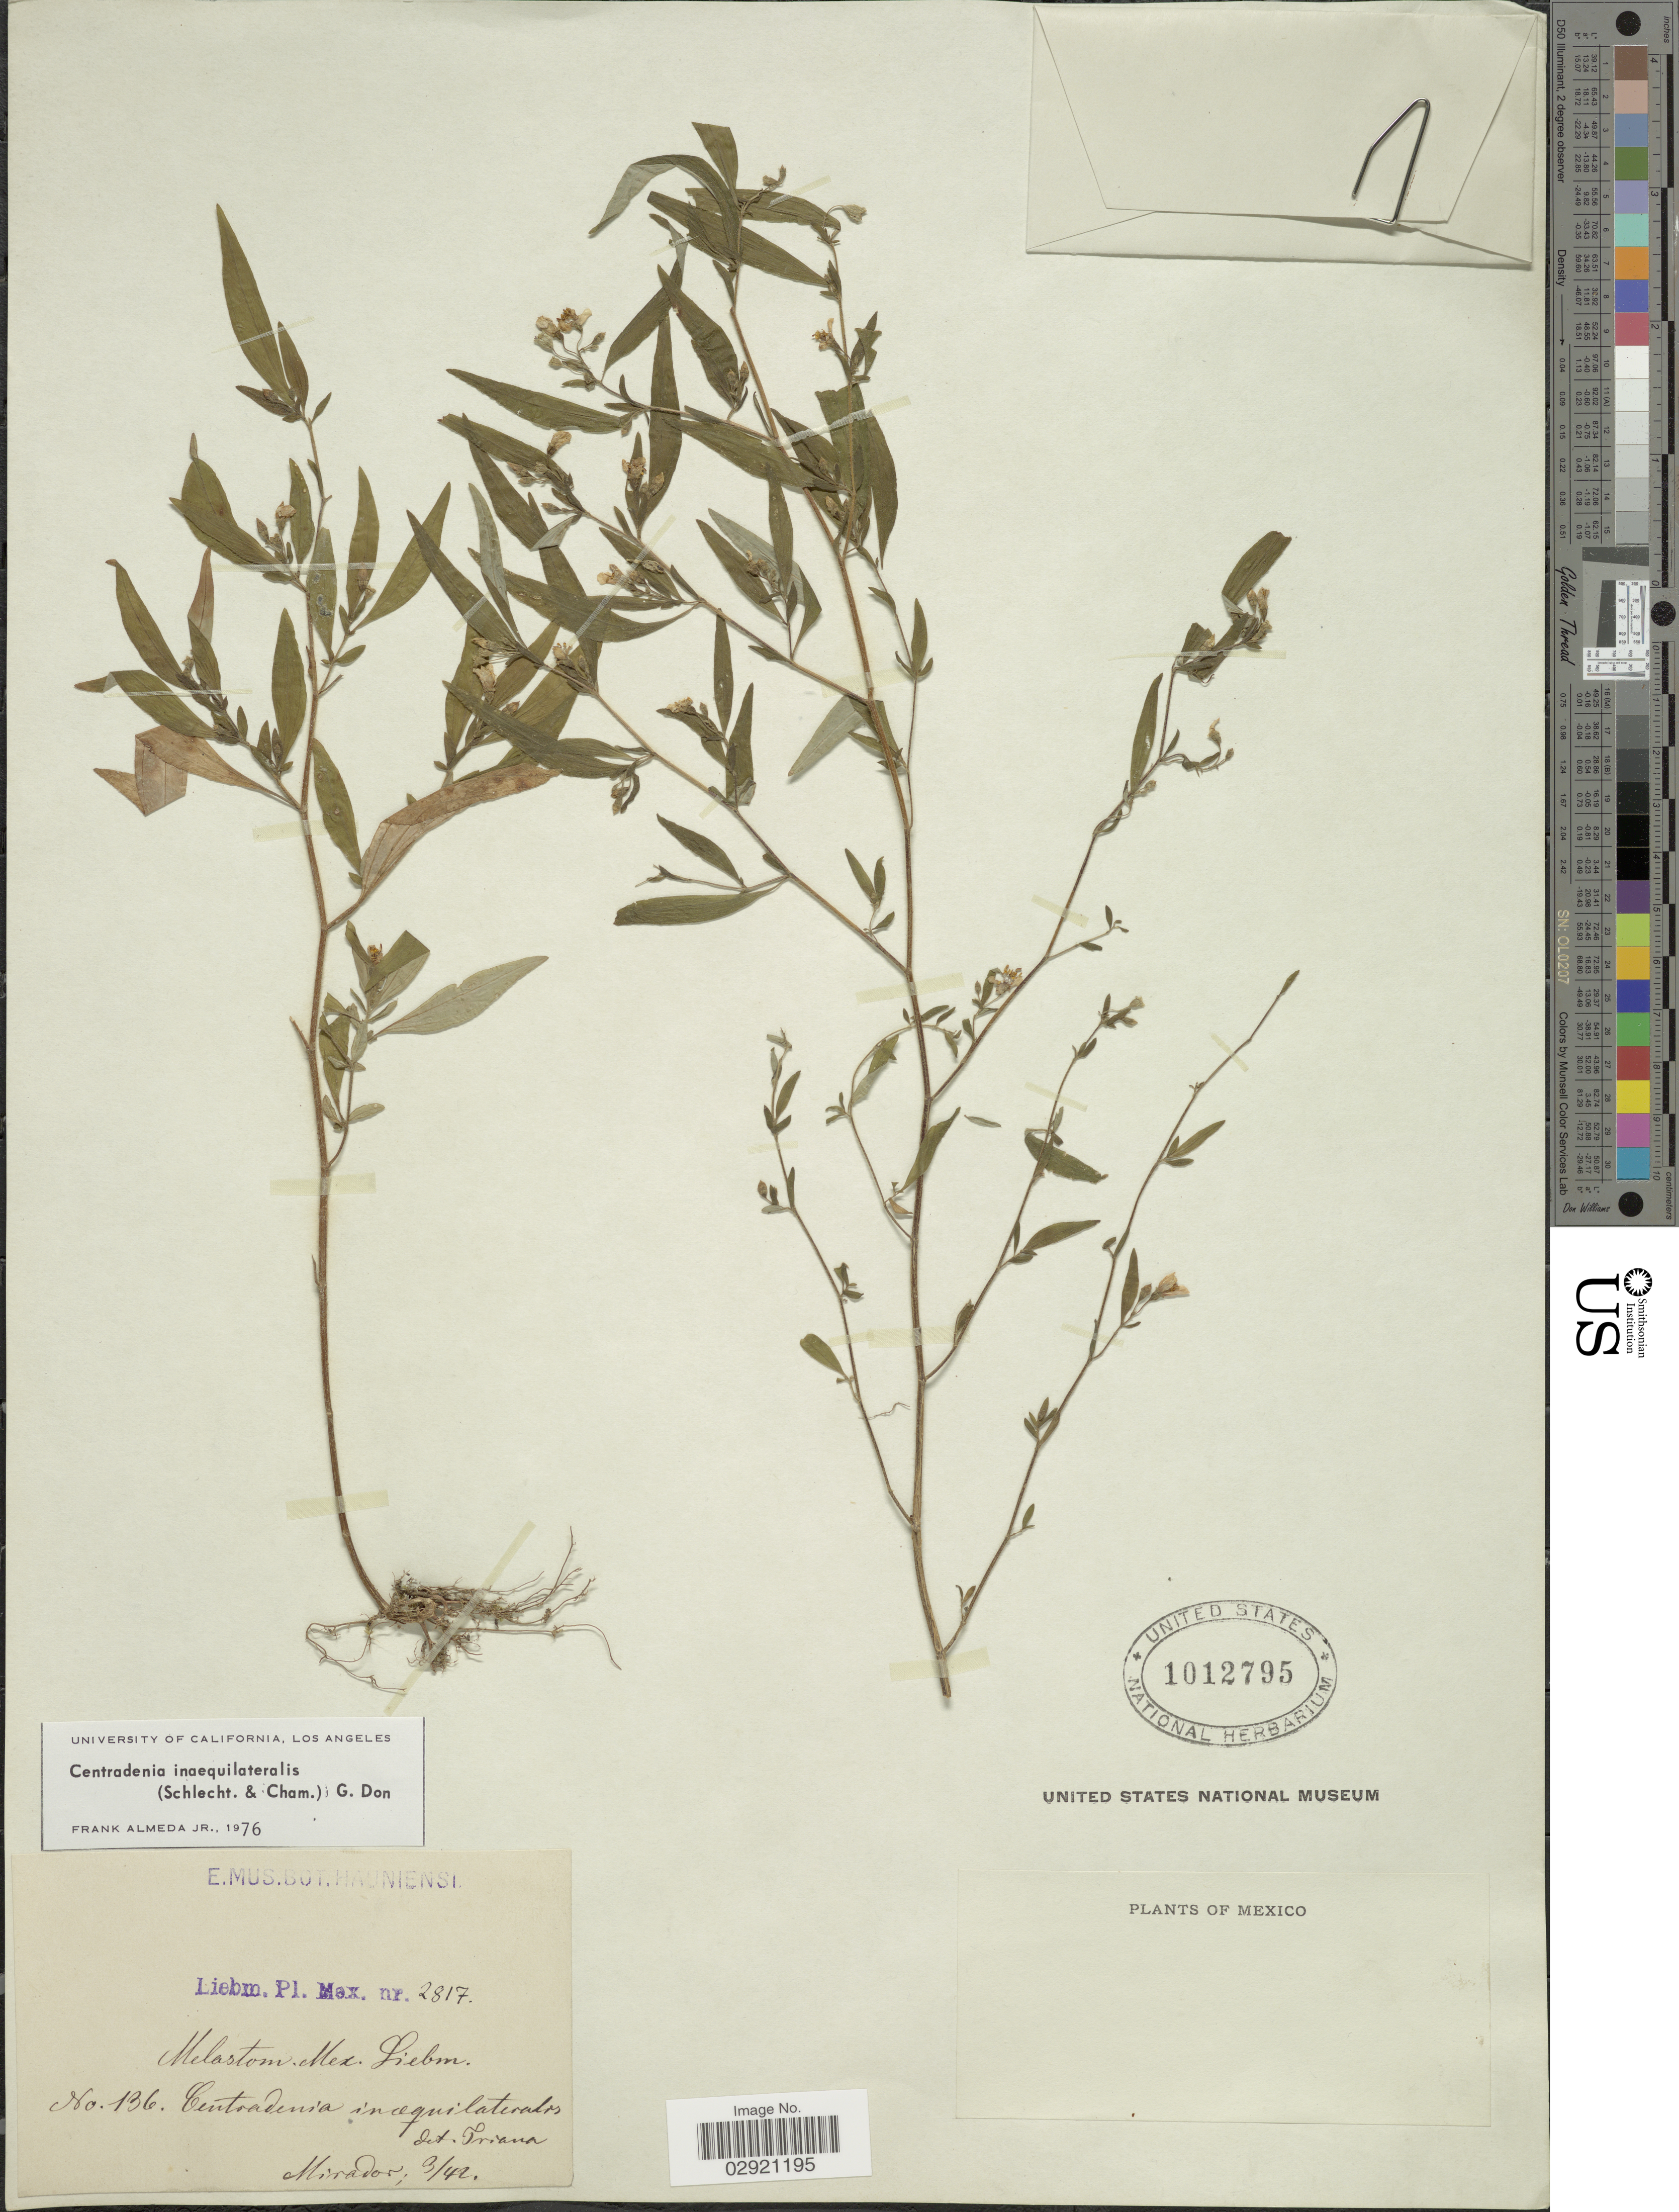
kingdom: Plantae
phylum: Tracheophyta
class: Magnoliopsida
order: Myrtales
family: Melastomataceae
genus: Centradenia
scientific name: Centradenia inaequilateralis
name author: (Gleason) G. Don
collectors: Mirador, --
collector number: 136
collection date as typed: Transcribed d/m/y: /3/42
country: Mexico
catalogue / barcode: US 1012795